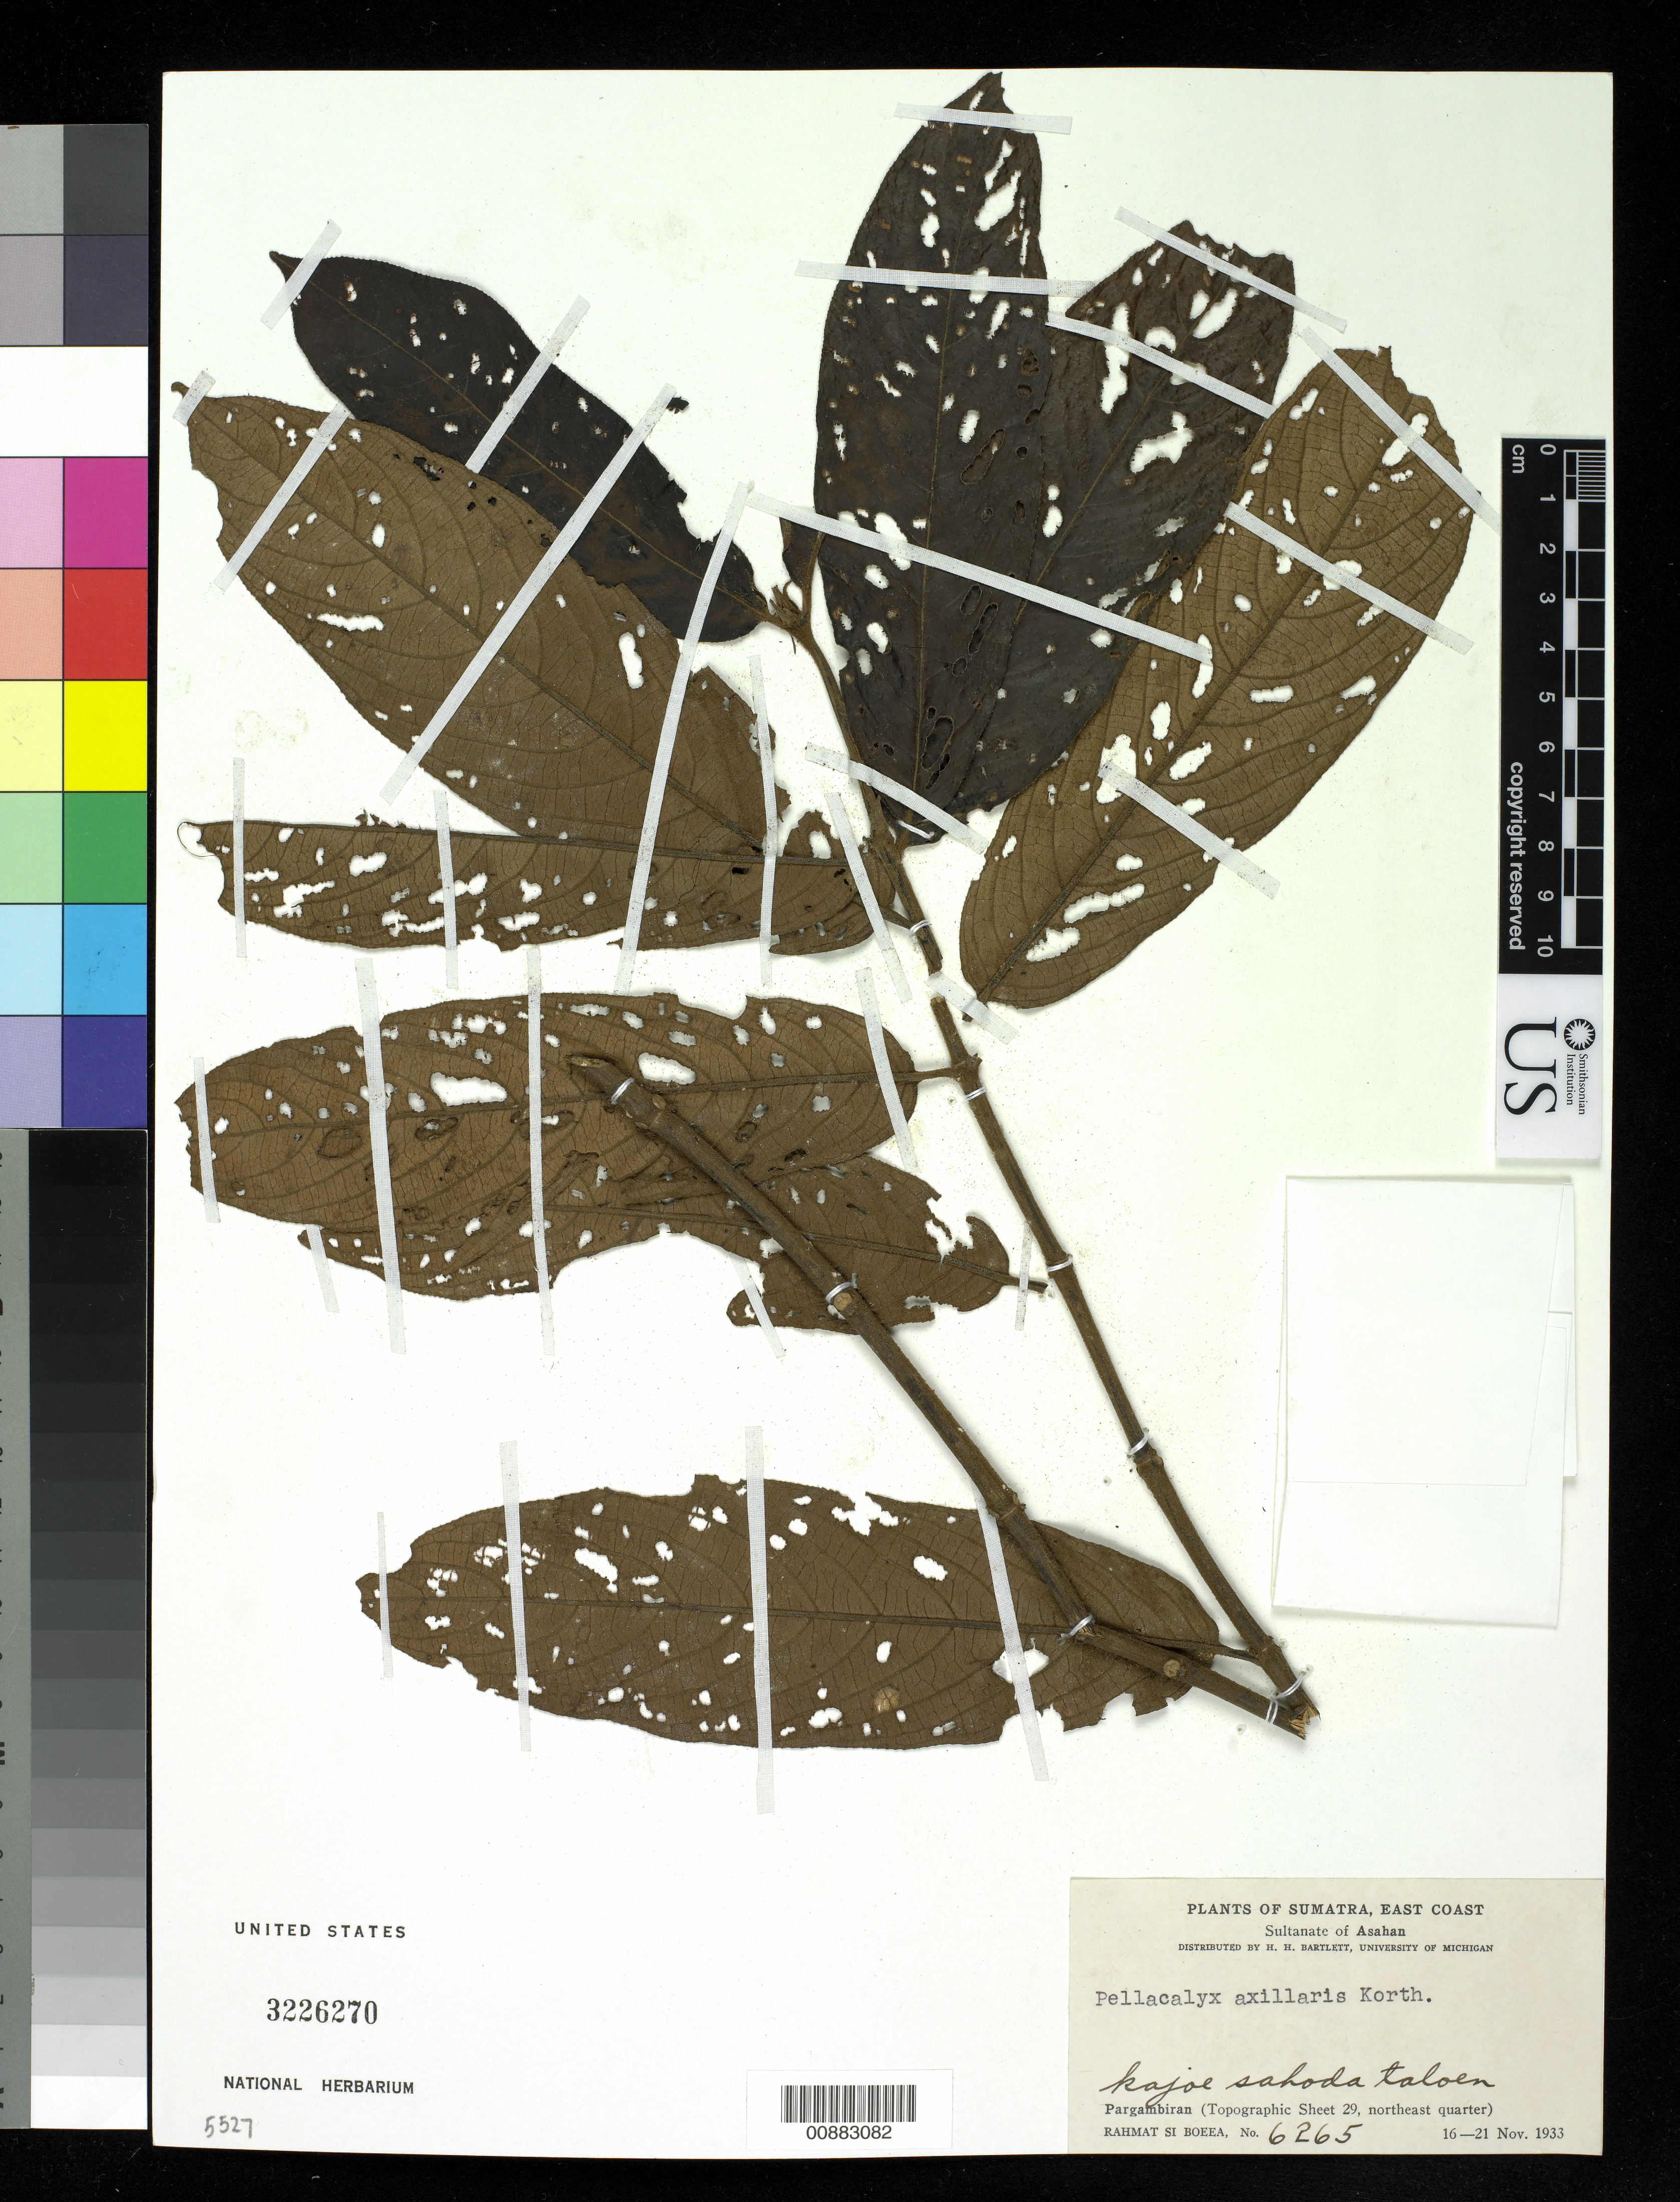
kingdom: Plantae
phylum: Tracheophyta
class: Magnoliopsida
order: Malpighiales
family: Rhizophoraceae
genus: Pellacalyx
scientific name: Pellacalyx axillaris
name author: Korth.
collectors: Rahmat Si Boeea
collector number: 6265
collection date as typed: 16 Nov 1933 to 21 Nov 1933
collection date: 1933-11-16/1933-11-21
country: Indonesia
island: Sumatra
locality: east coast. Sultanate of Asahan. Pargambiran (topographic sheet 29, northeast quarter)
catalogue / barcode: US 3226270